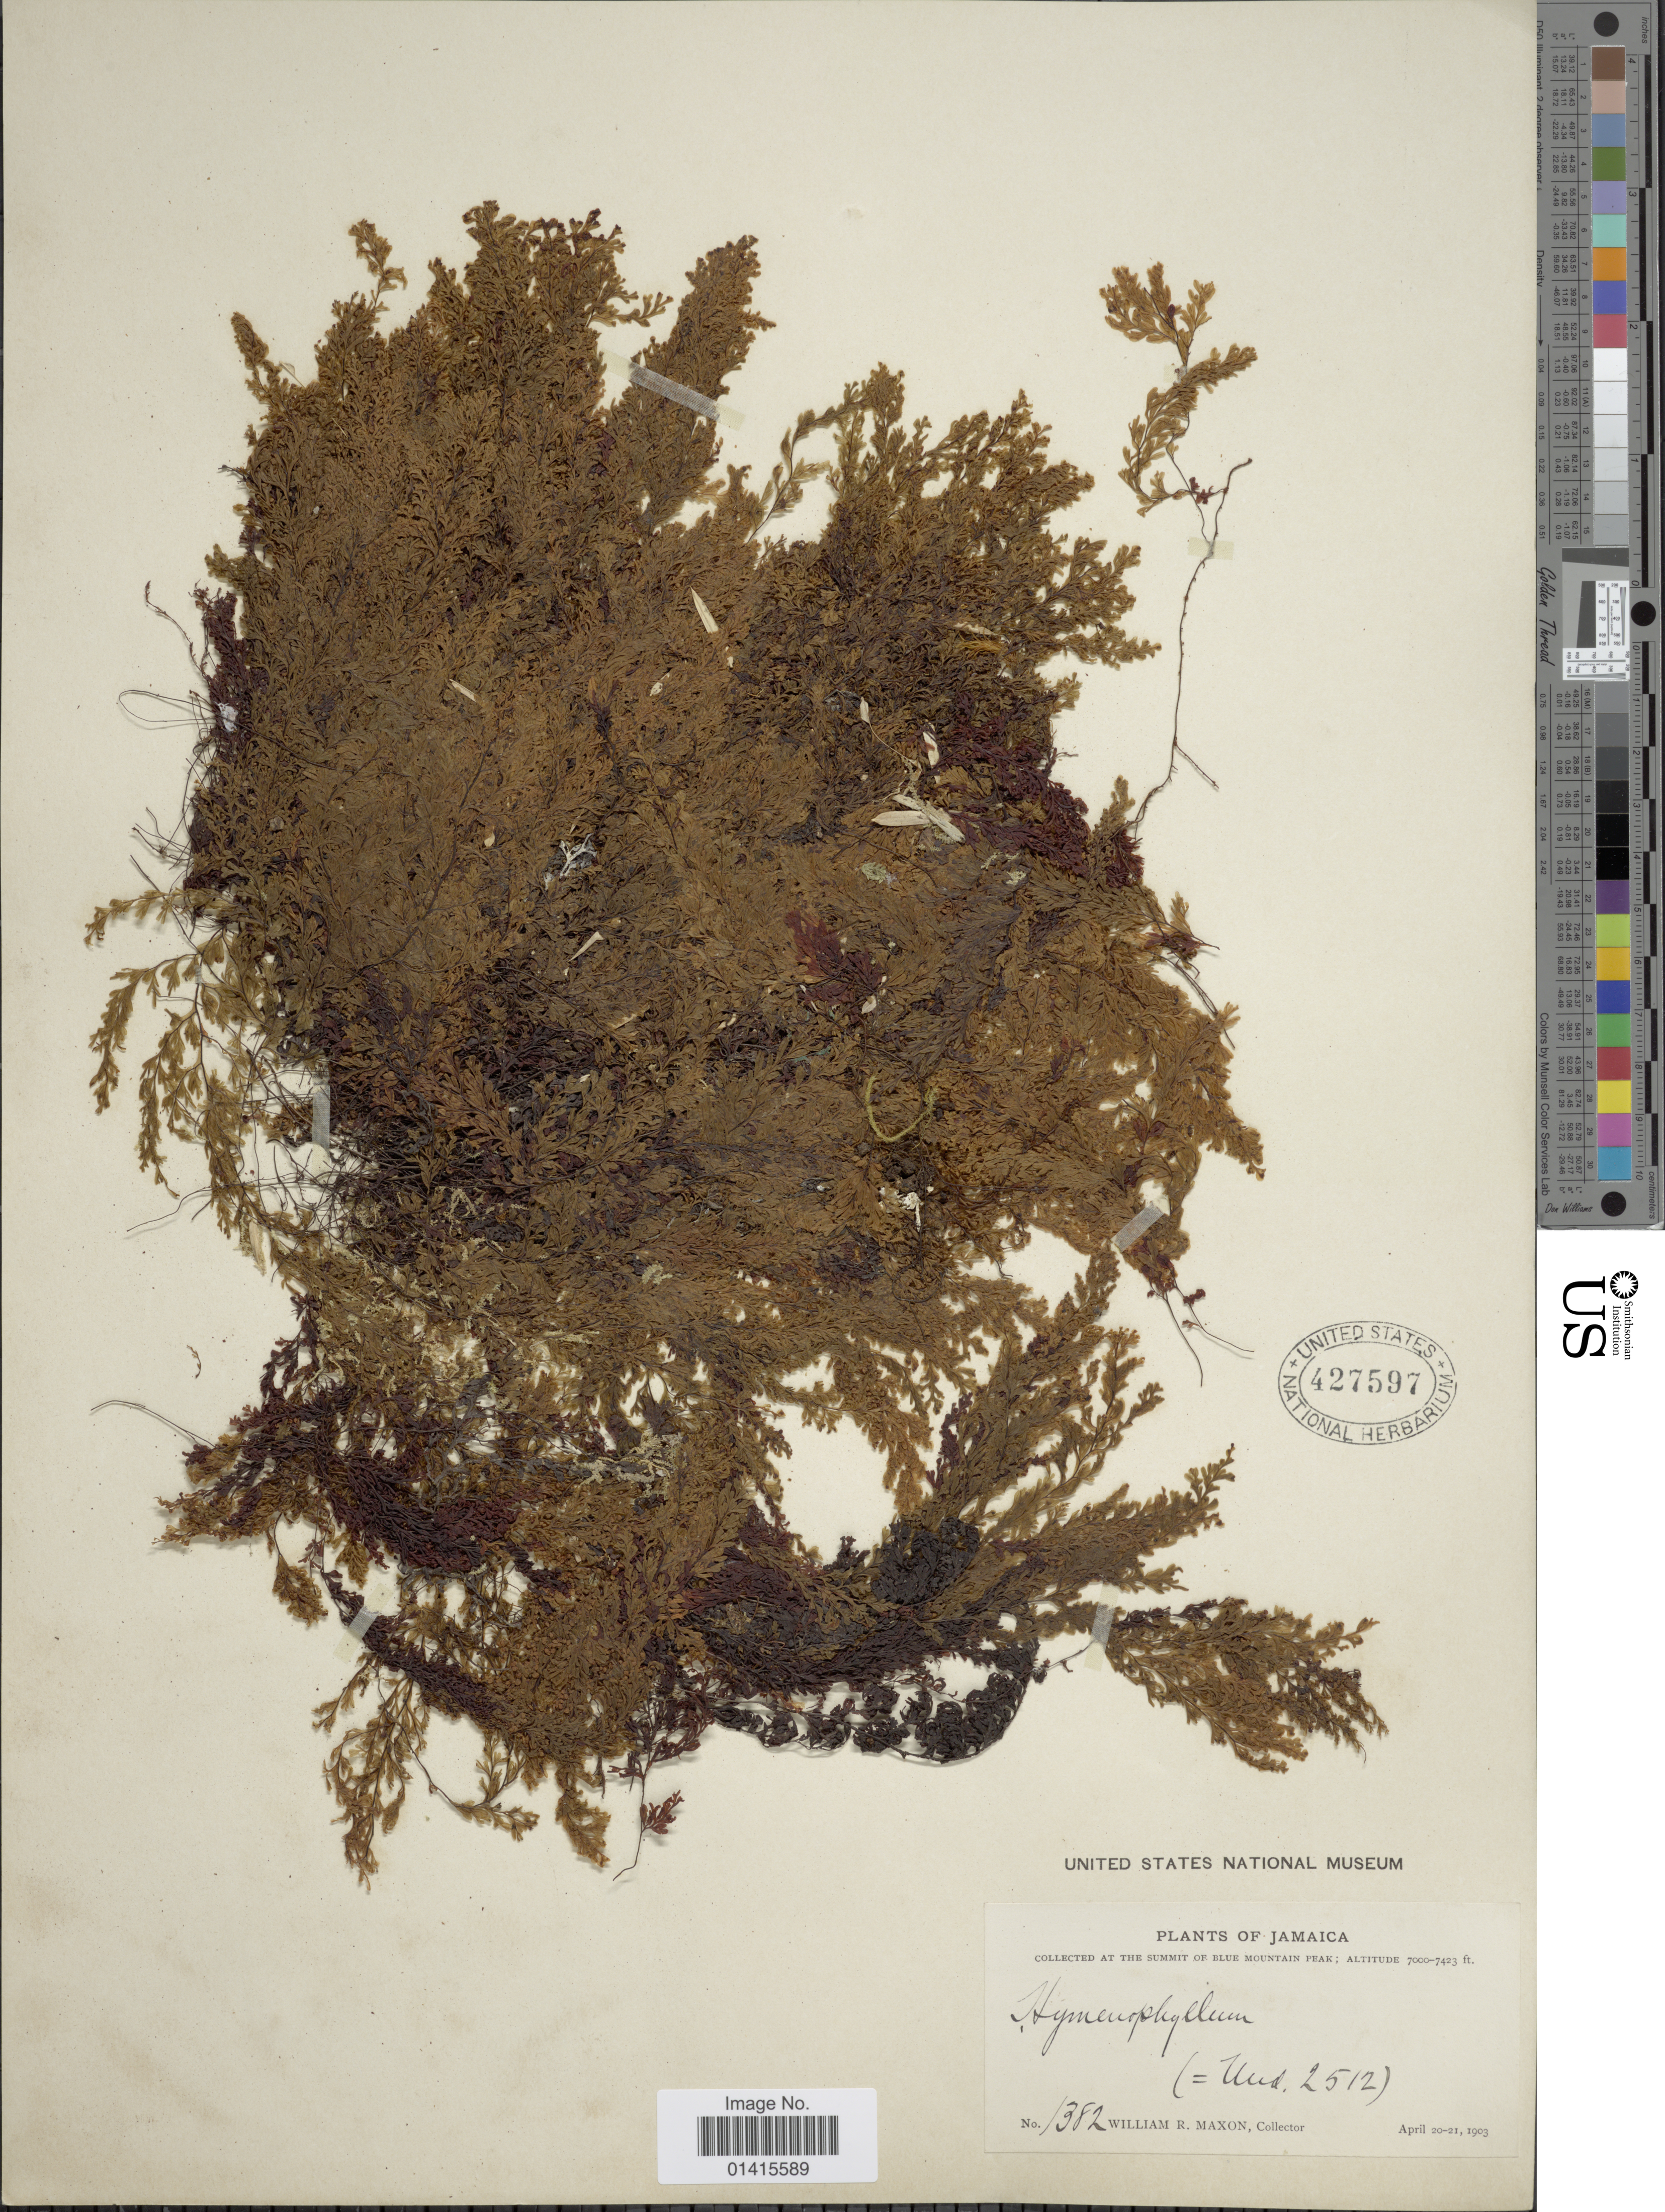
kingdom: Plantae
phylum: Tracheophyta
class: Polypodiopsida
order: Hymenophyllales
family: Hymenophyllaceae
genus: Hymenophyllum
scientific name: Hymenophyllum undulatum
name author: (Sw.) Sw.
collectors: W. R. Maxon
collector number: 1382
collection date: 1903-04-20/1903-04-21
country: Jamaica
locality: At the summit of Blue Mountain Peak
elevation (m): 2134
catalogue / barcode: US 427597